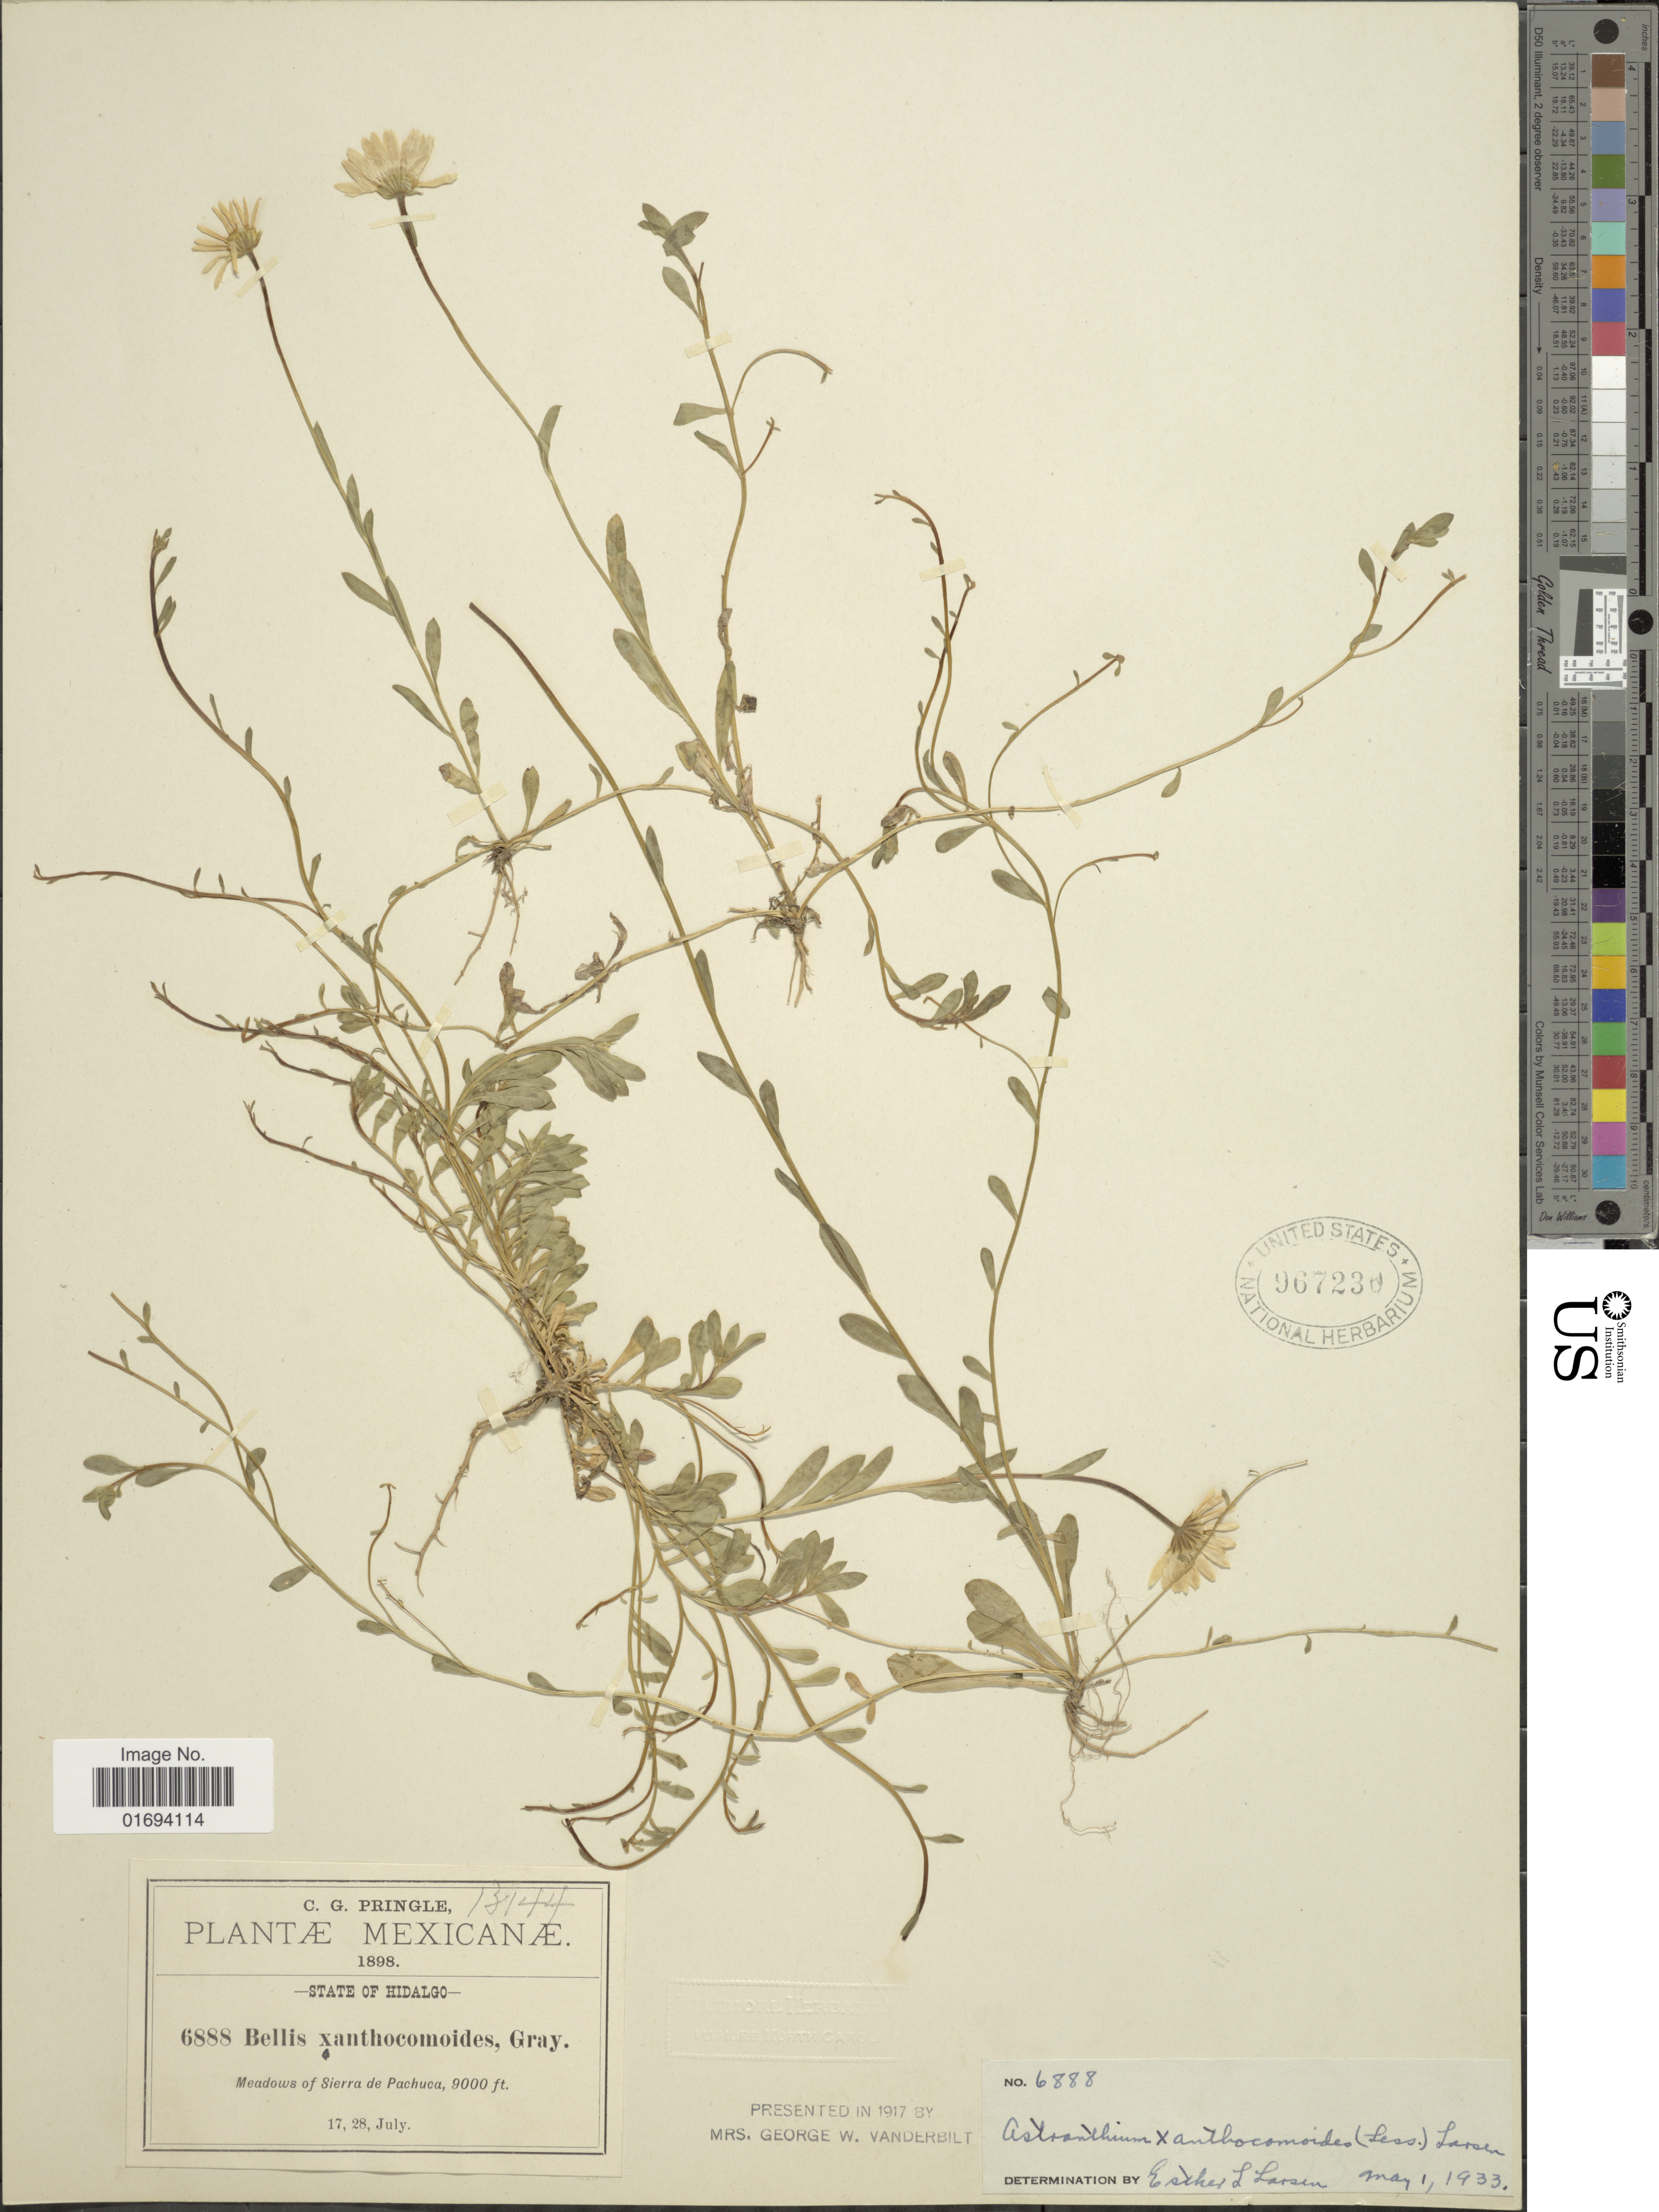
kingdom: Plantae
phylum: Tracheophyta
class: Magnoliopsida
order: Asterales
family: Asteraceae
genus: Astranthium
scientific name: Astranthium xanthocomoides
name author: (Less.) Larsen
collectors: C. G. Pringle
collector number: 6888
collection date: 1898-07-17/1898-07-28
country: Mexico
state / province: Hidalgo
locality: Meadows of Sierra de Pachuca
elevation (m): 2743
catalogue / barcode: US 967230